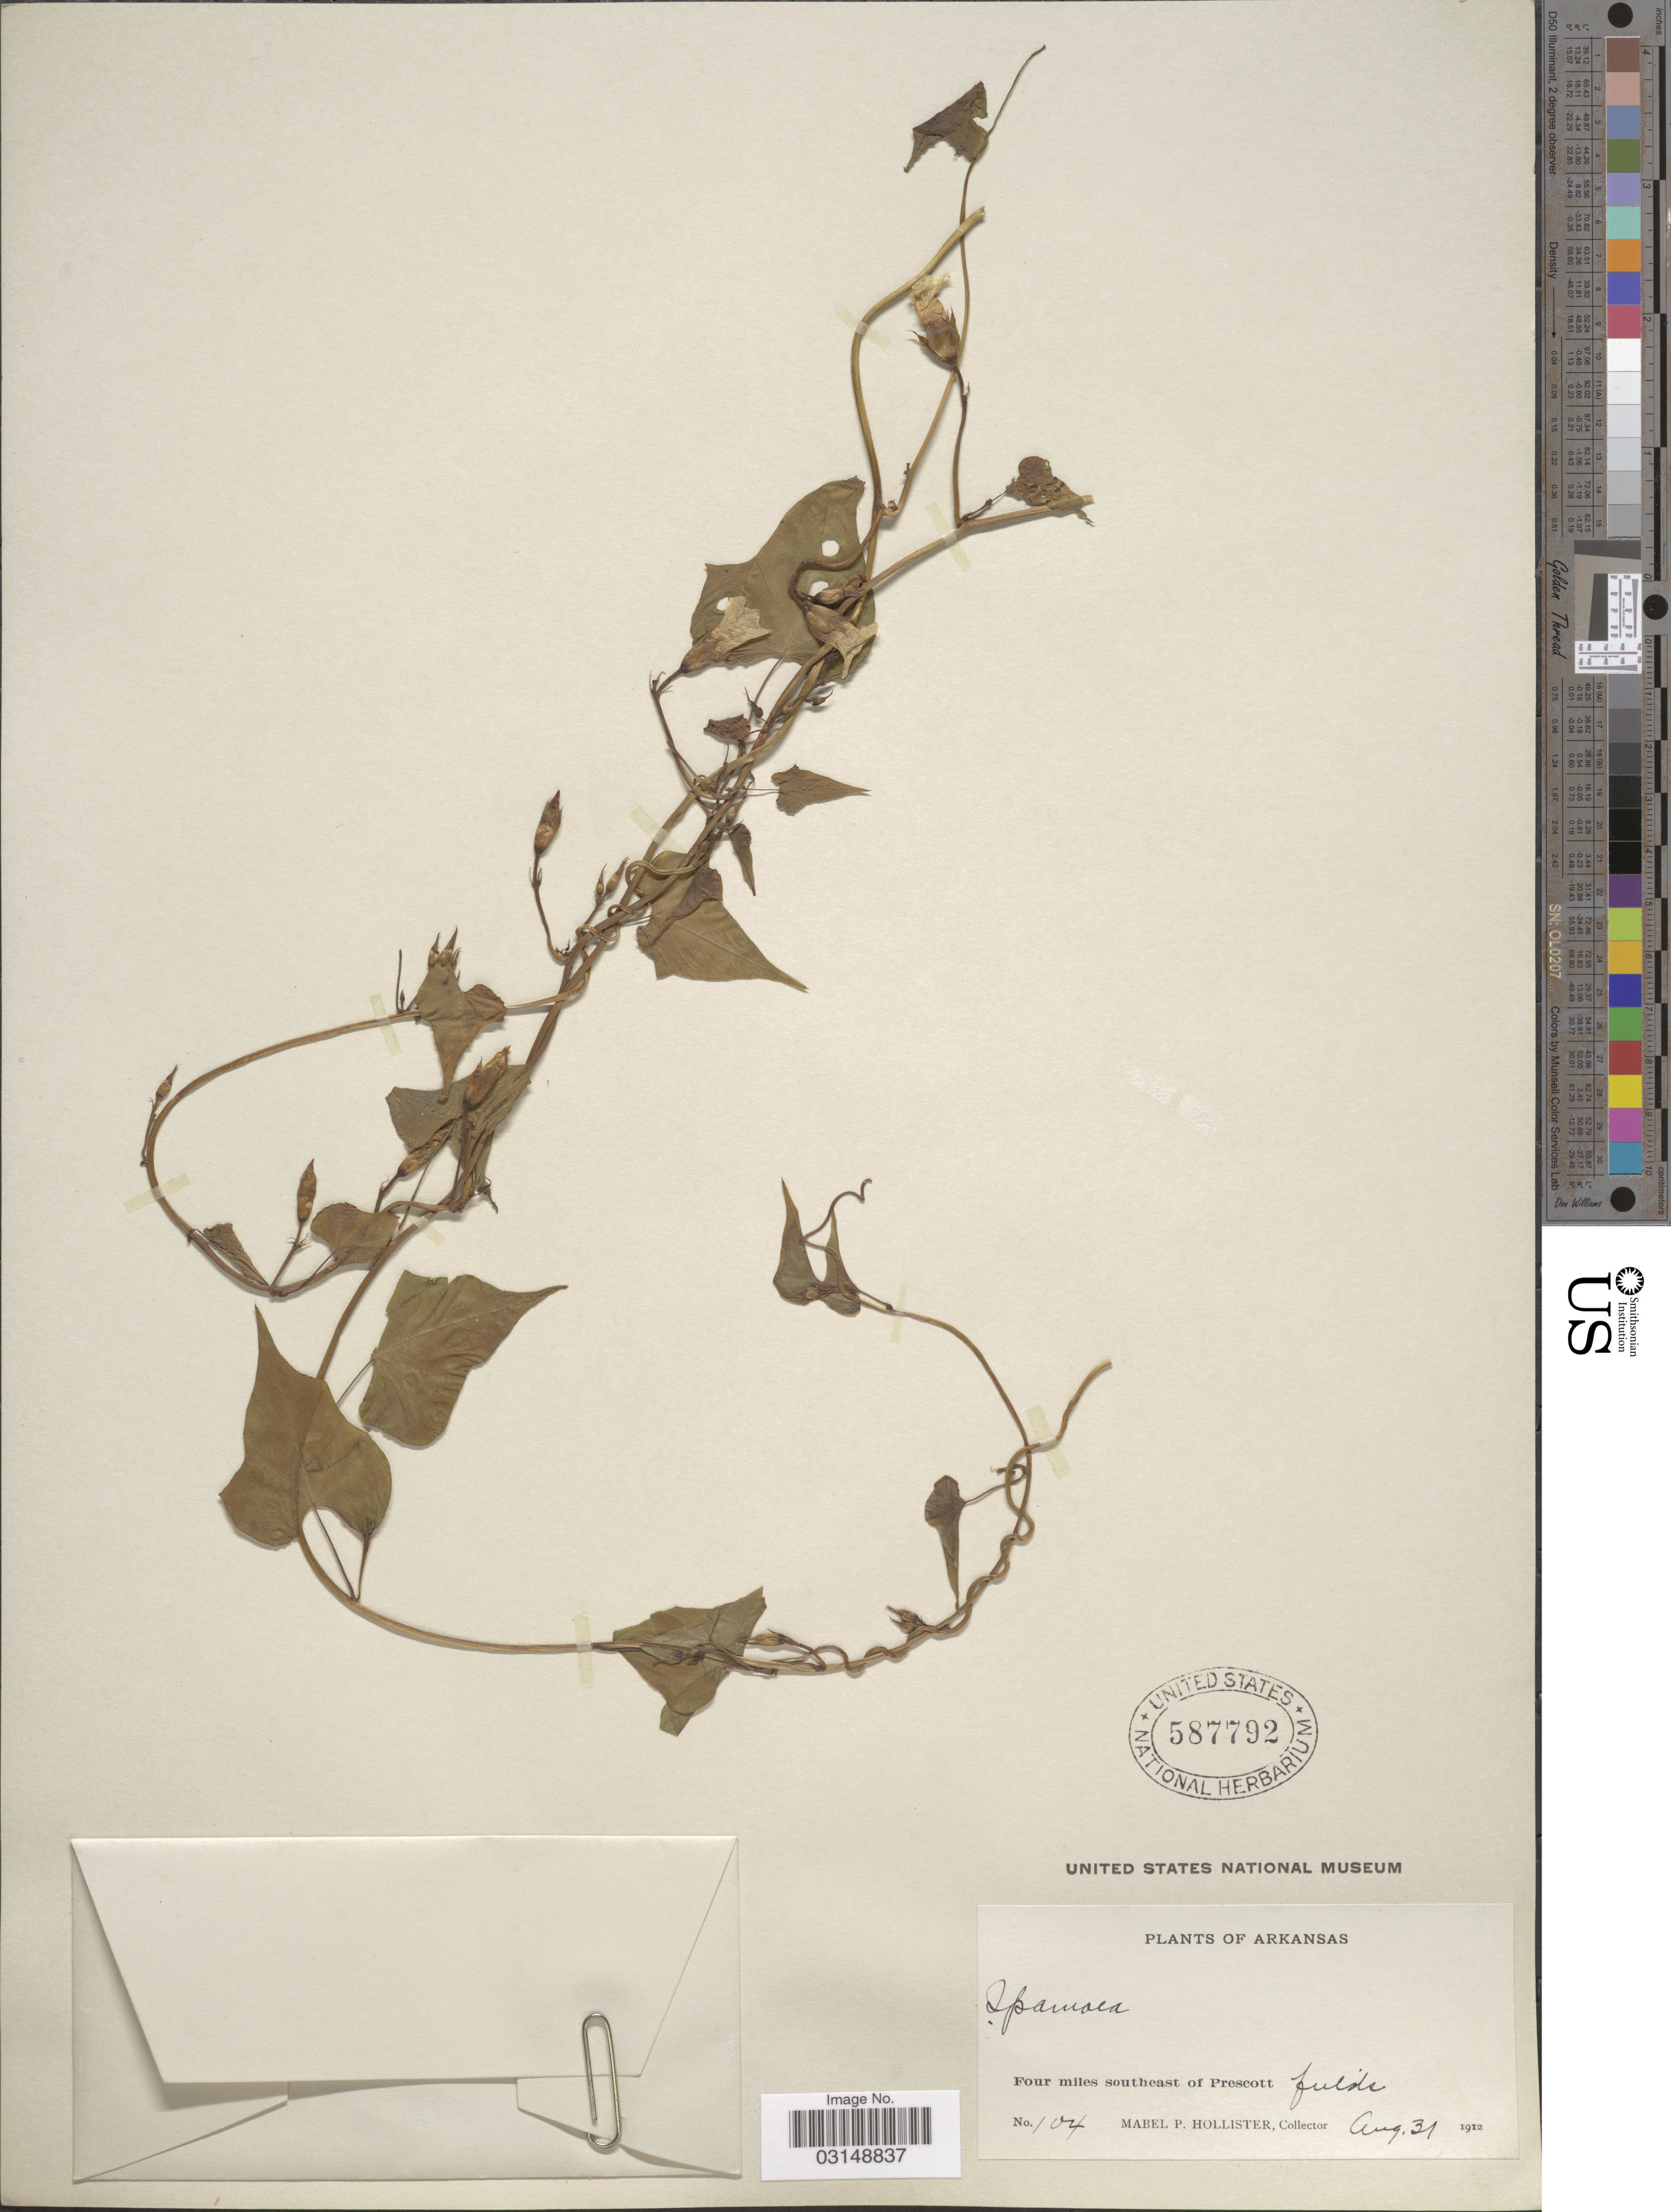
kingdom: Plantae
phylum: Tracheophyta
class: Magnoliopsida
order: Solanales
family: Convolvulaceae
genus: Ipomoea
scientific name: Ipomoea lacunosa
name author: L.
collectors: M. Hollister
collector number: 104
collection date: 1912-08-31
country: United States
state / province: Arkansas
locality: Four miles southeast of Prescott.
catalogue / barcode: US 587792